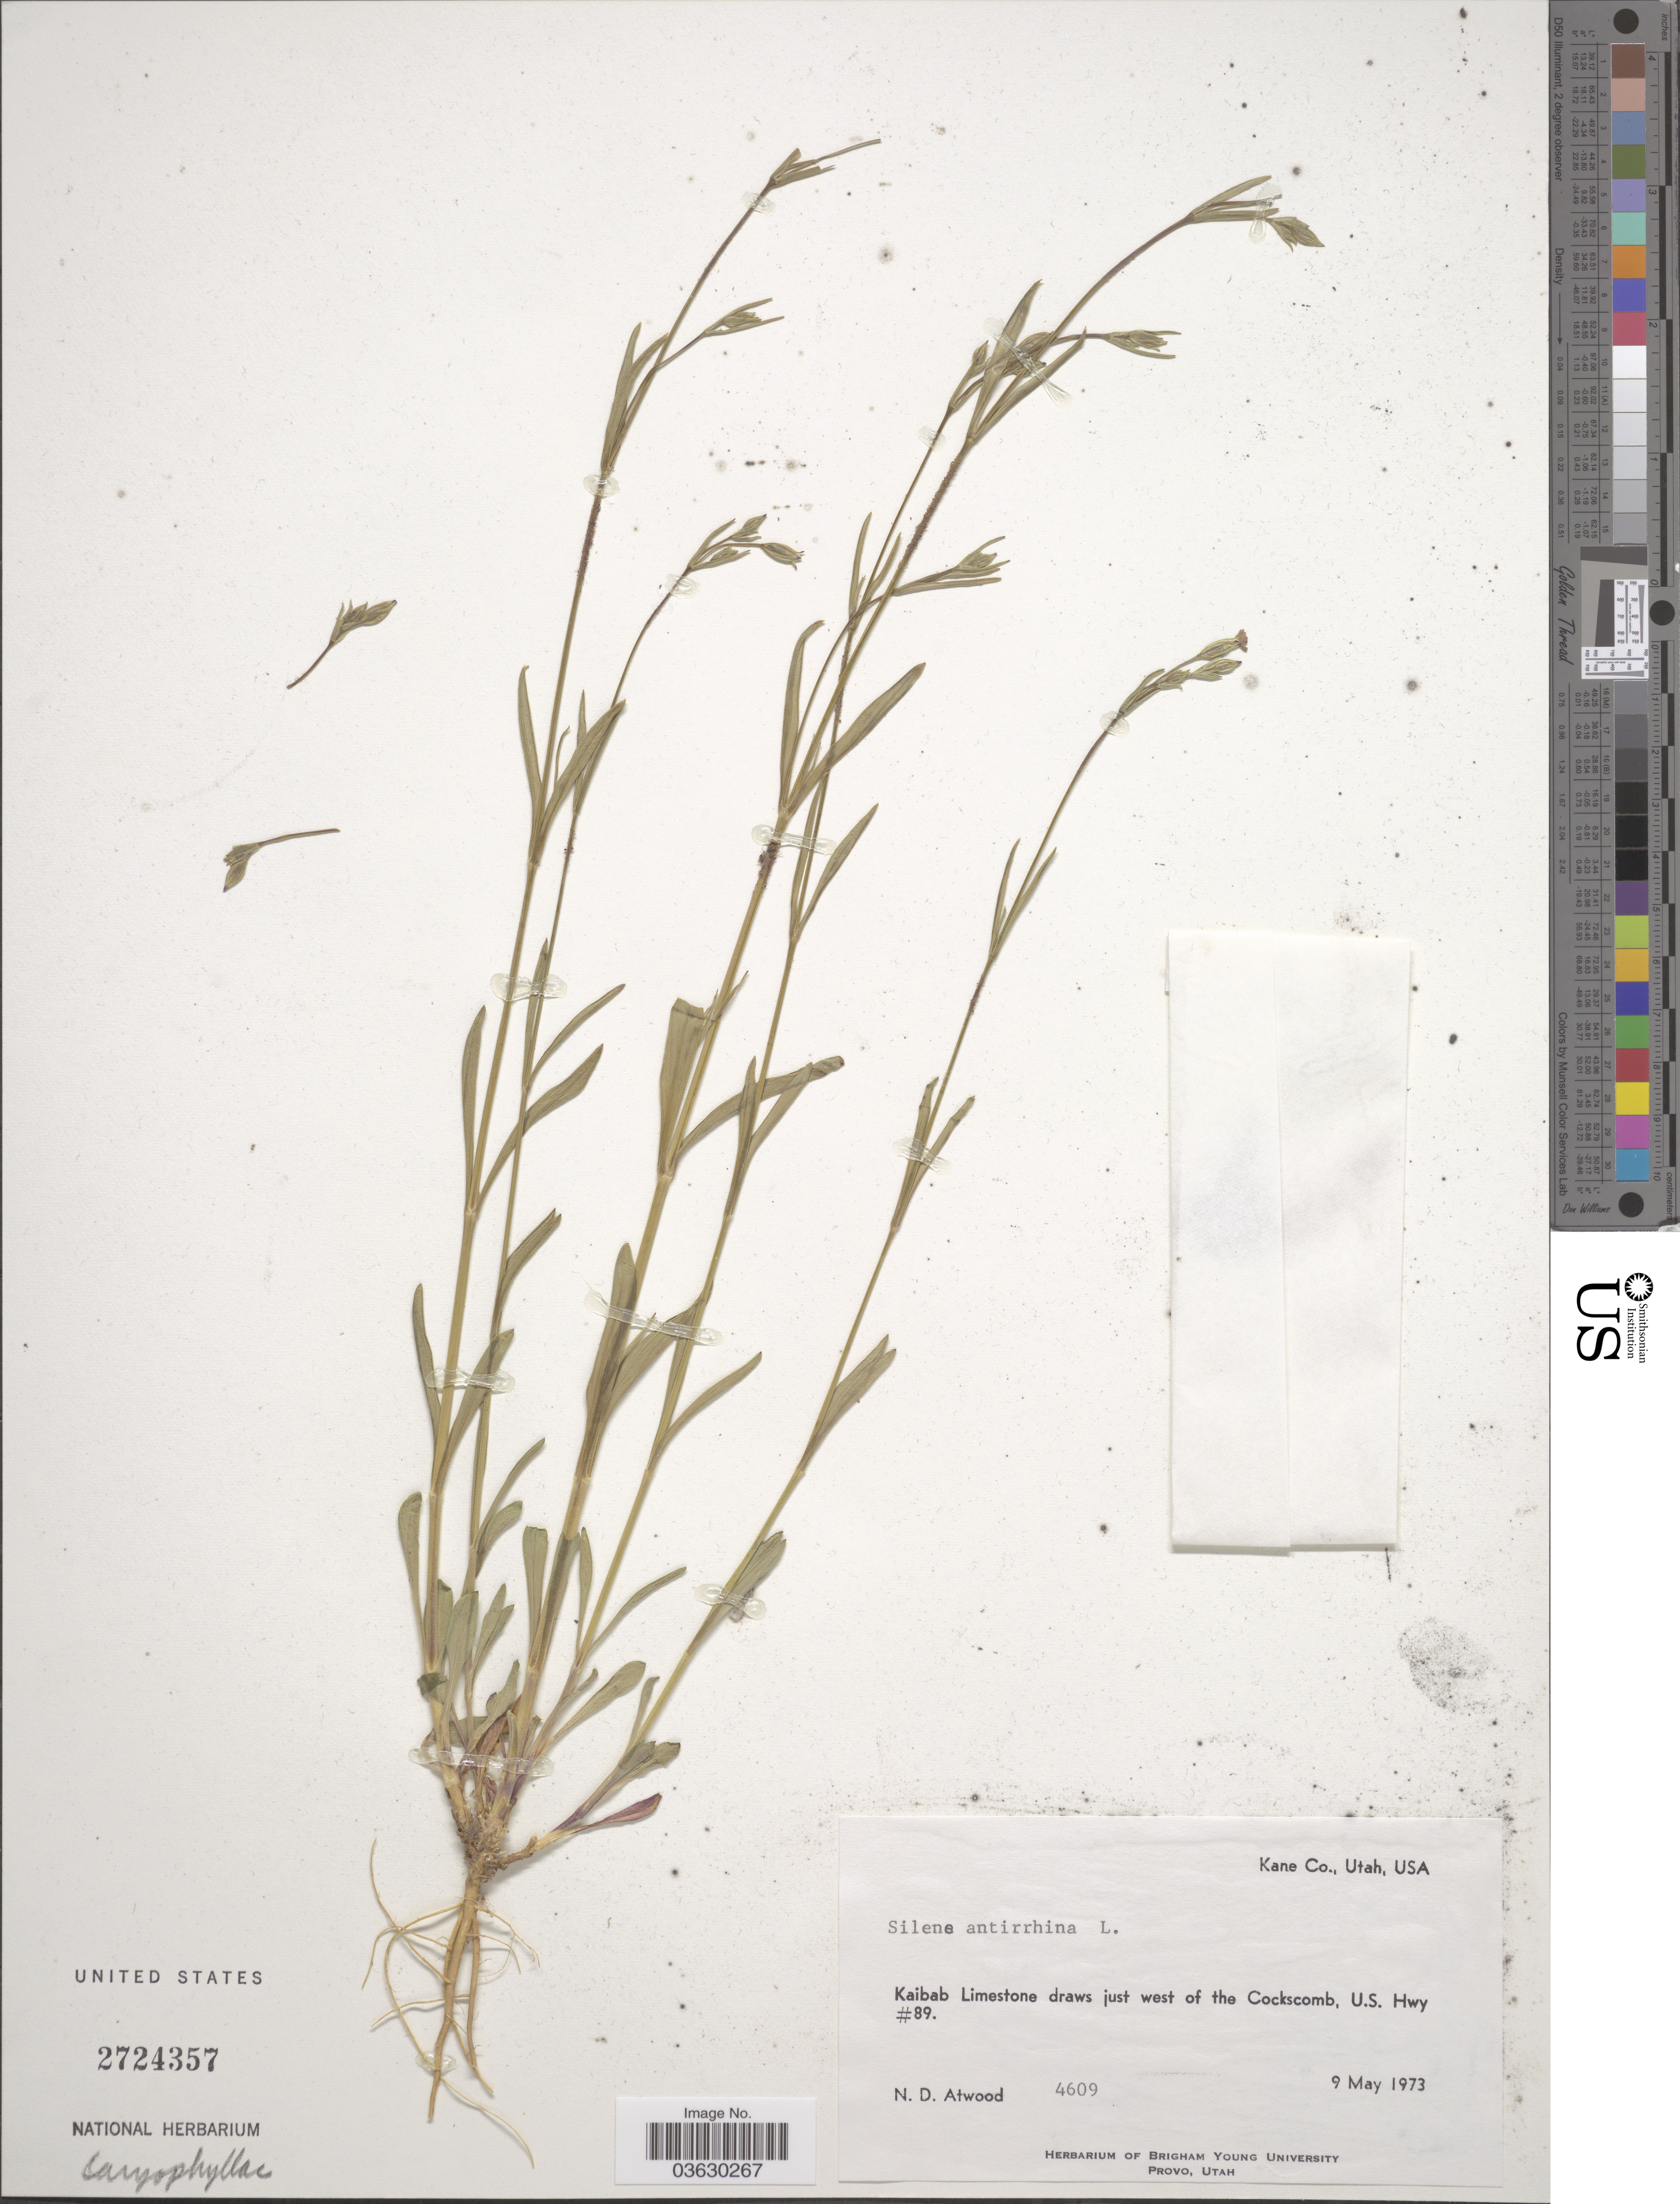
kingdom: Plantae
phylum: Tracheophyta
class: Magnoliopsida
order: Caryophyllales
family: Caryophyllaceae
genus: Silene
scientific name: Silene antirrhina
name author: L.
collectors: N. Atwood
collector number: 4609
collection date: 1973-05-09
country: United States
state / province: Utah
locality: Kane Co. USA. Kaibab Limestone draws just west of the Cockscomb, U.S. Hwy #89.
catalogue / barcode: US 2724357